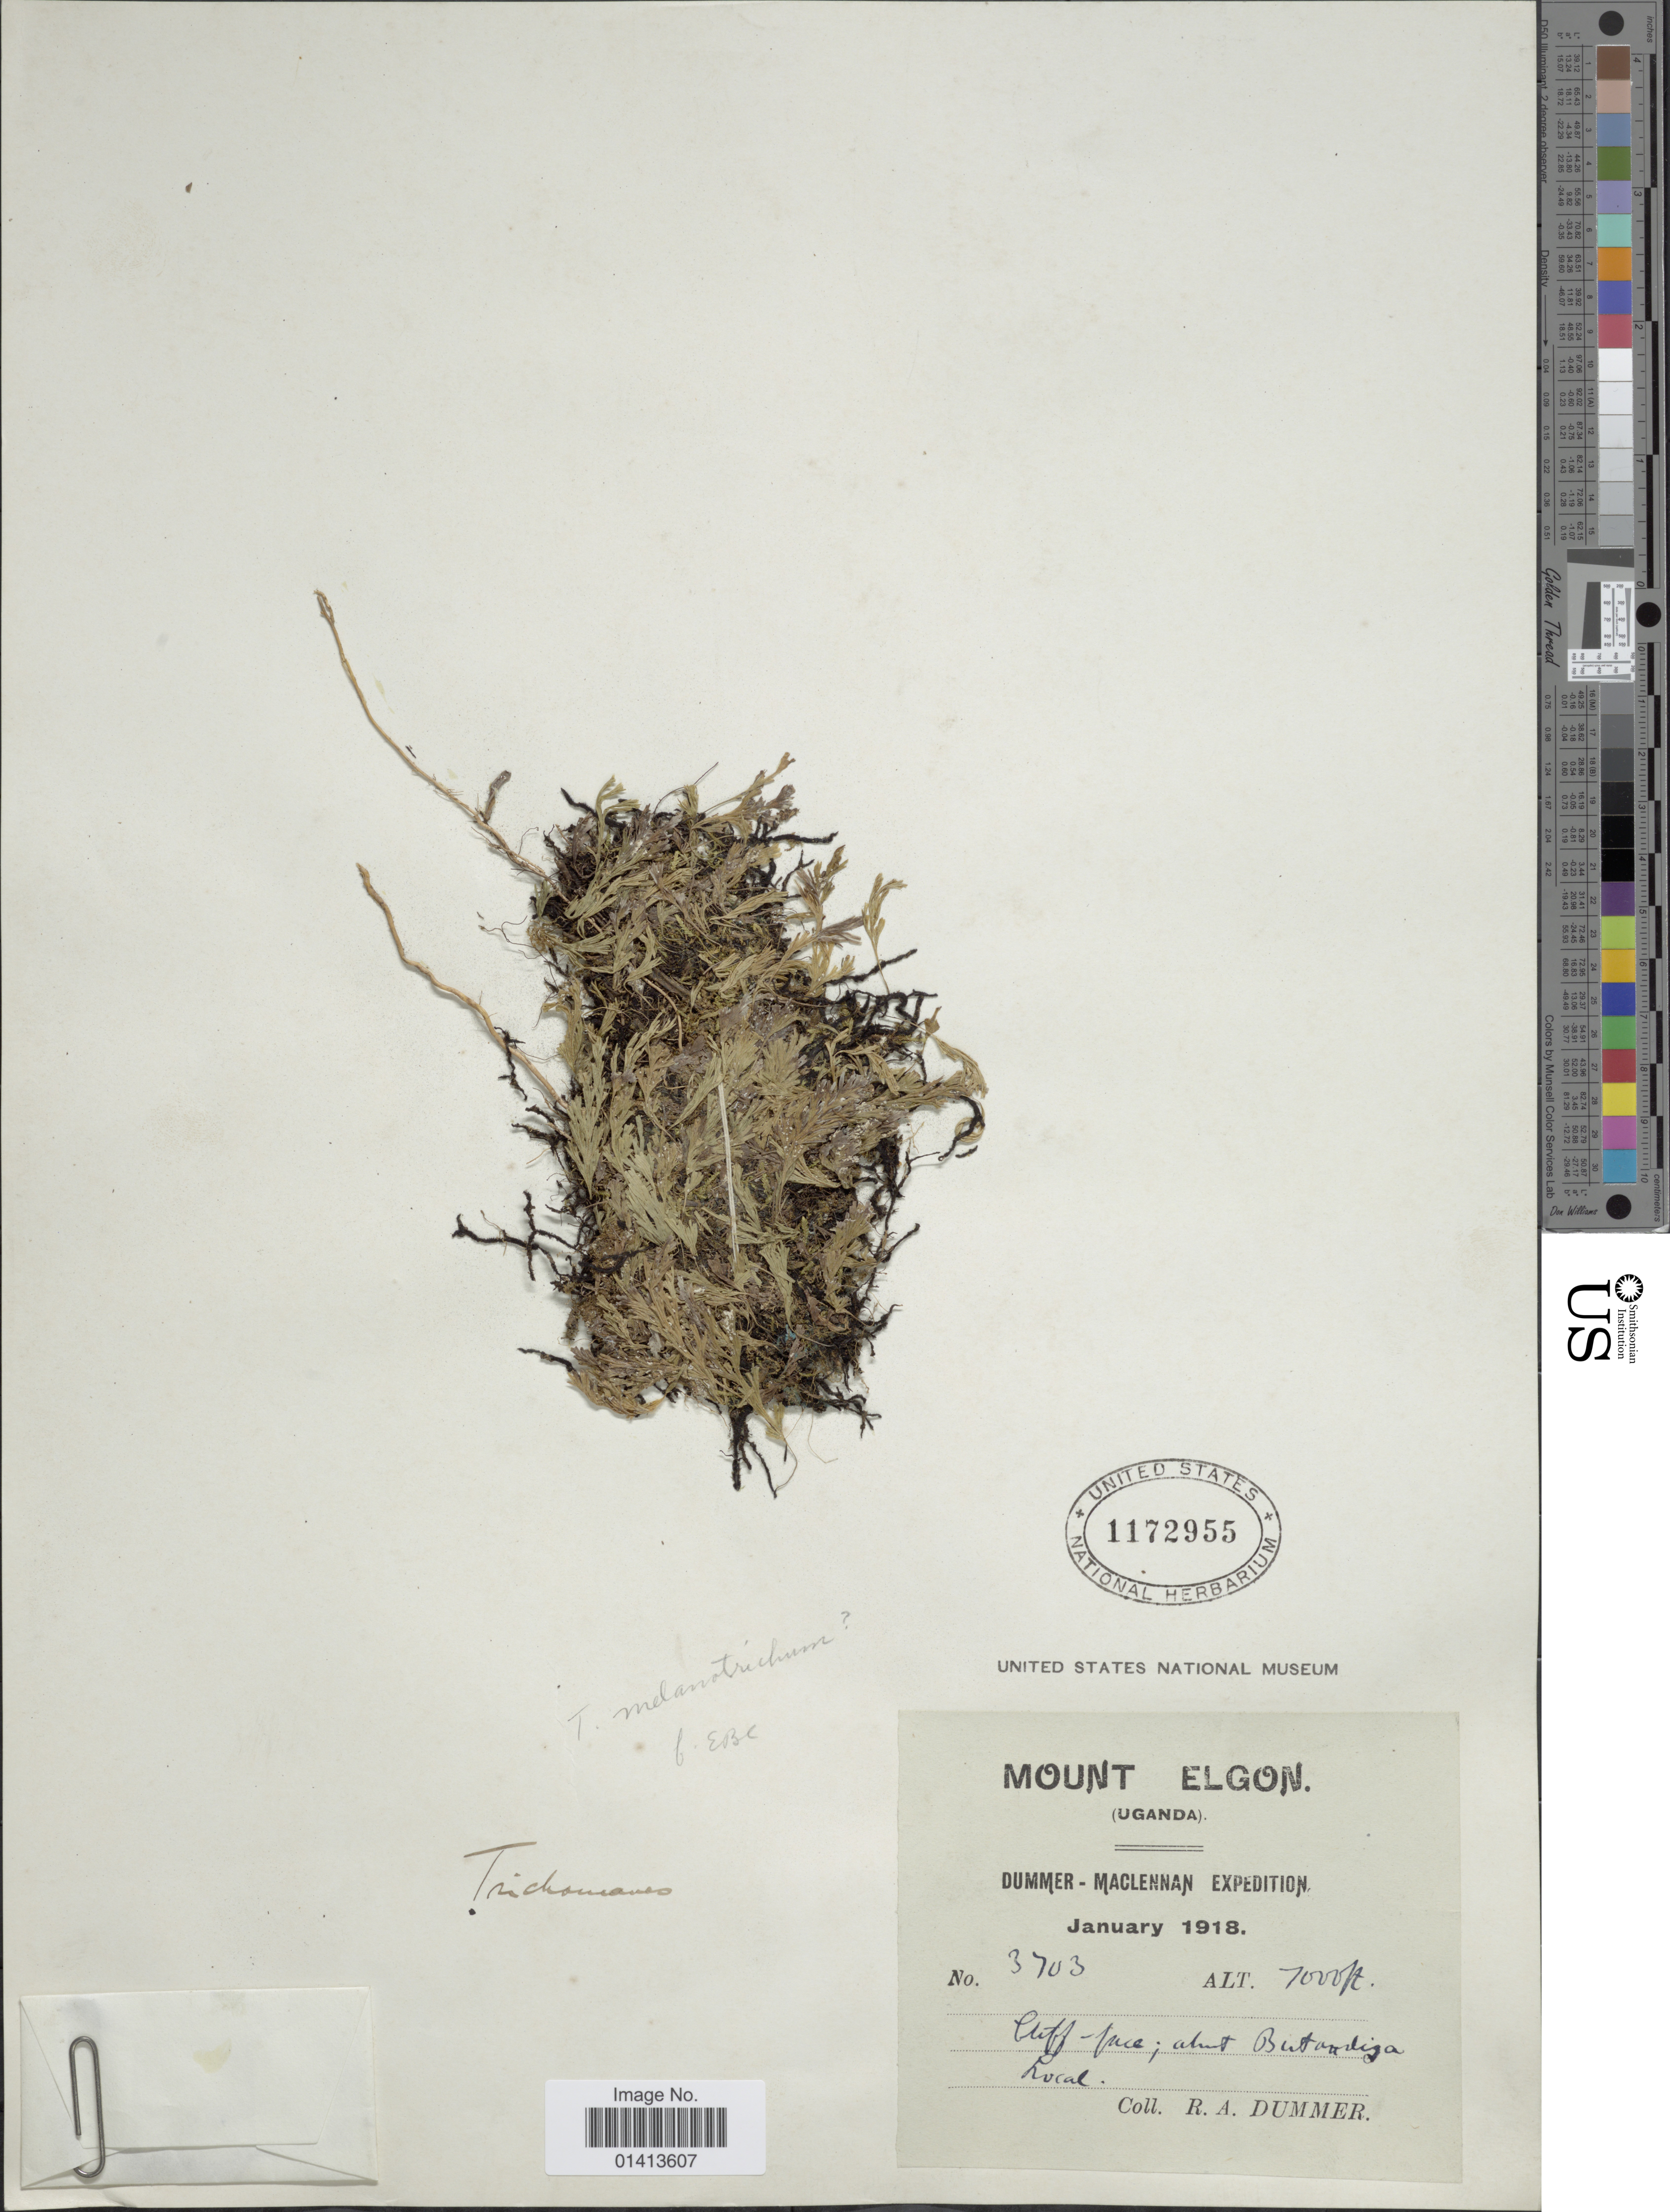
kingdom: Plantae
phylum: Tracheophyta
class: Polypodiopsida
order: Hymenophyllales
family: Hymenophyllaceae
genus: Crepidomanes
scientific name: Crepidomanes melanotrichum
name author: (Schltdl.) J.P. Roux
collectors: R. Dümmer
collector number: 3703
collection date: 1918-01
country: Uganda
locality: Mount Elgon, Cliff-face, Butandiga.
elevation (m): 2134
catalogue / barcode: US 1172955